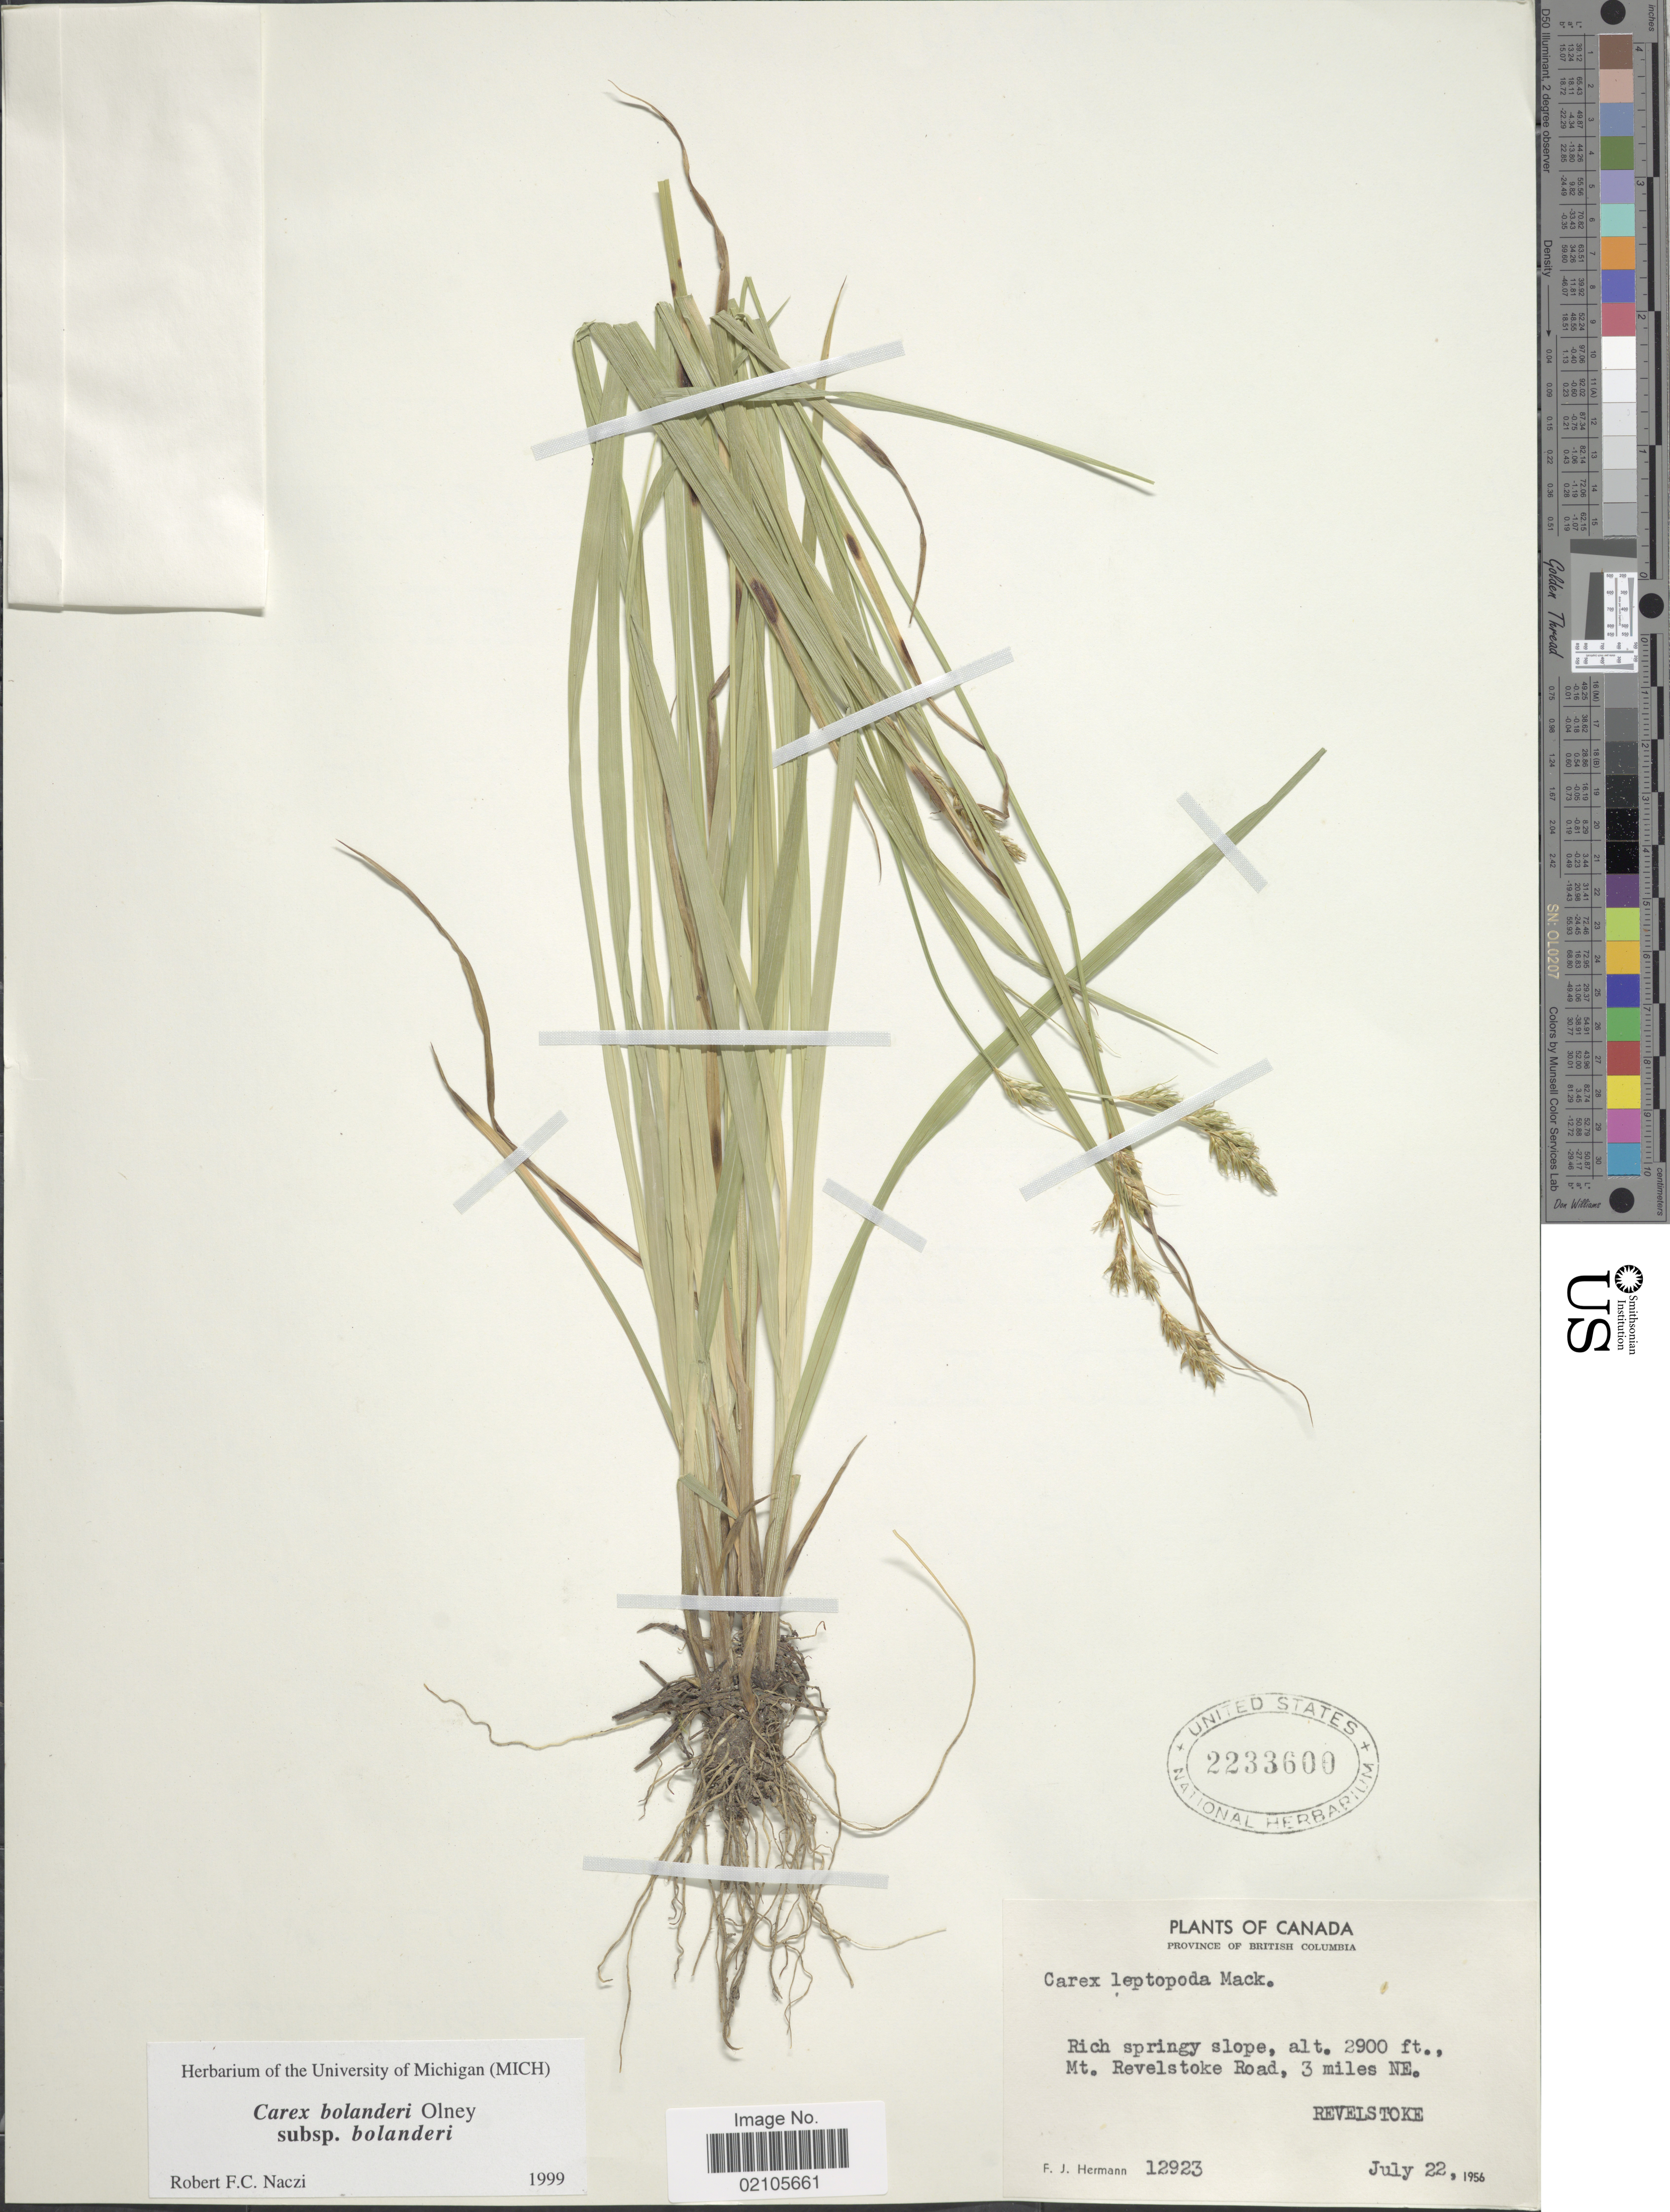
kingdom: Plantae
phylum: Tracheophyta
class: Liliopsida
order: Poales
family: Cyperaceae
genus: Carex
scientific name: Carex bolanderi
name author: Olney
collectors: F. J. Hermann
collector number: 12923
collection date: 1956-07-22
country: Canada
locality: Rich springy slope, Mt. Revelstoke Road, 3 miles NE, Revelstoke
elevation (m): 884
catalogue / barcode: US 2233600